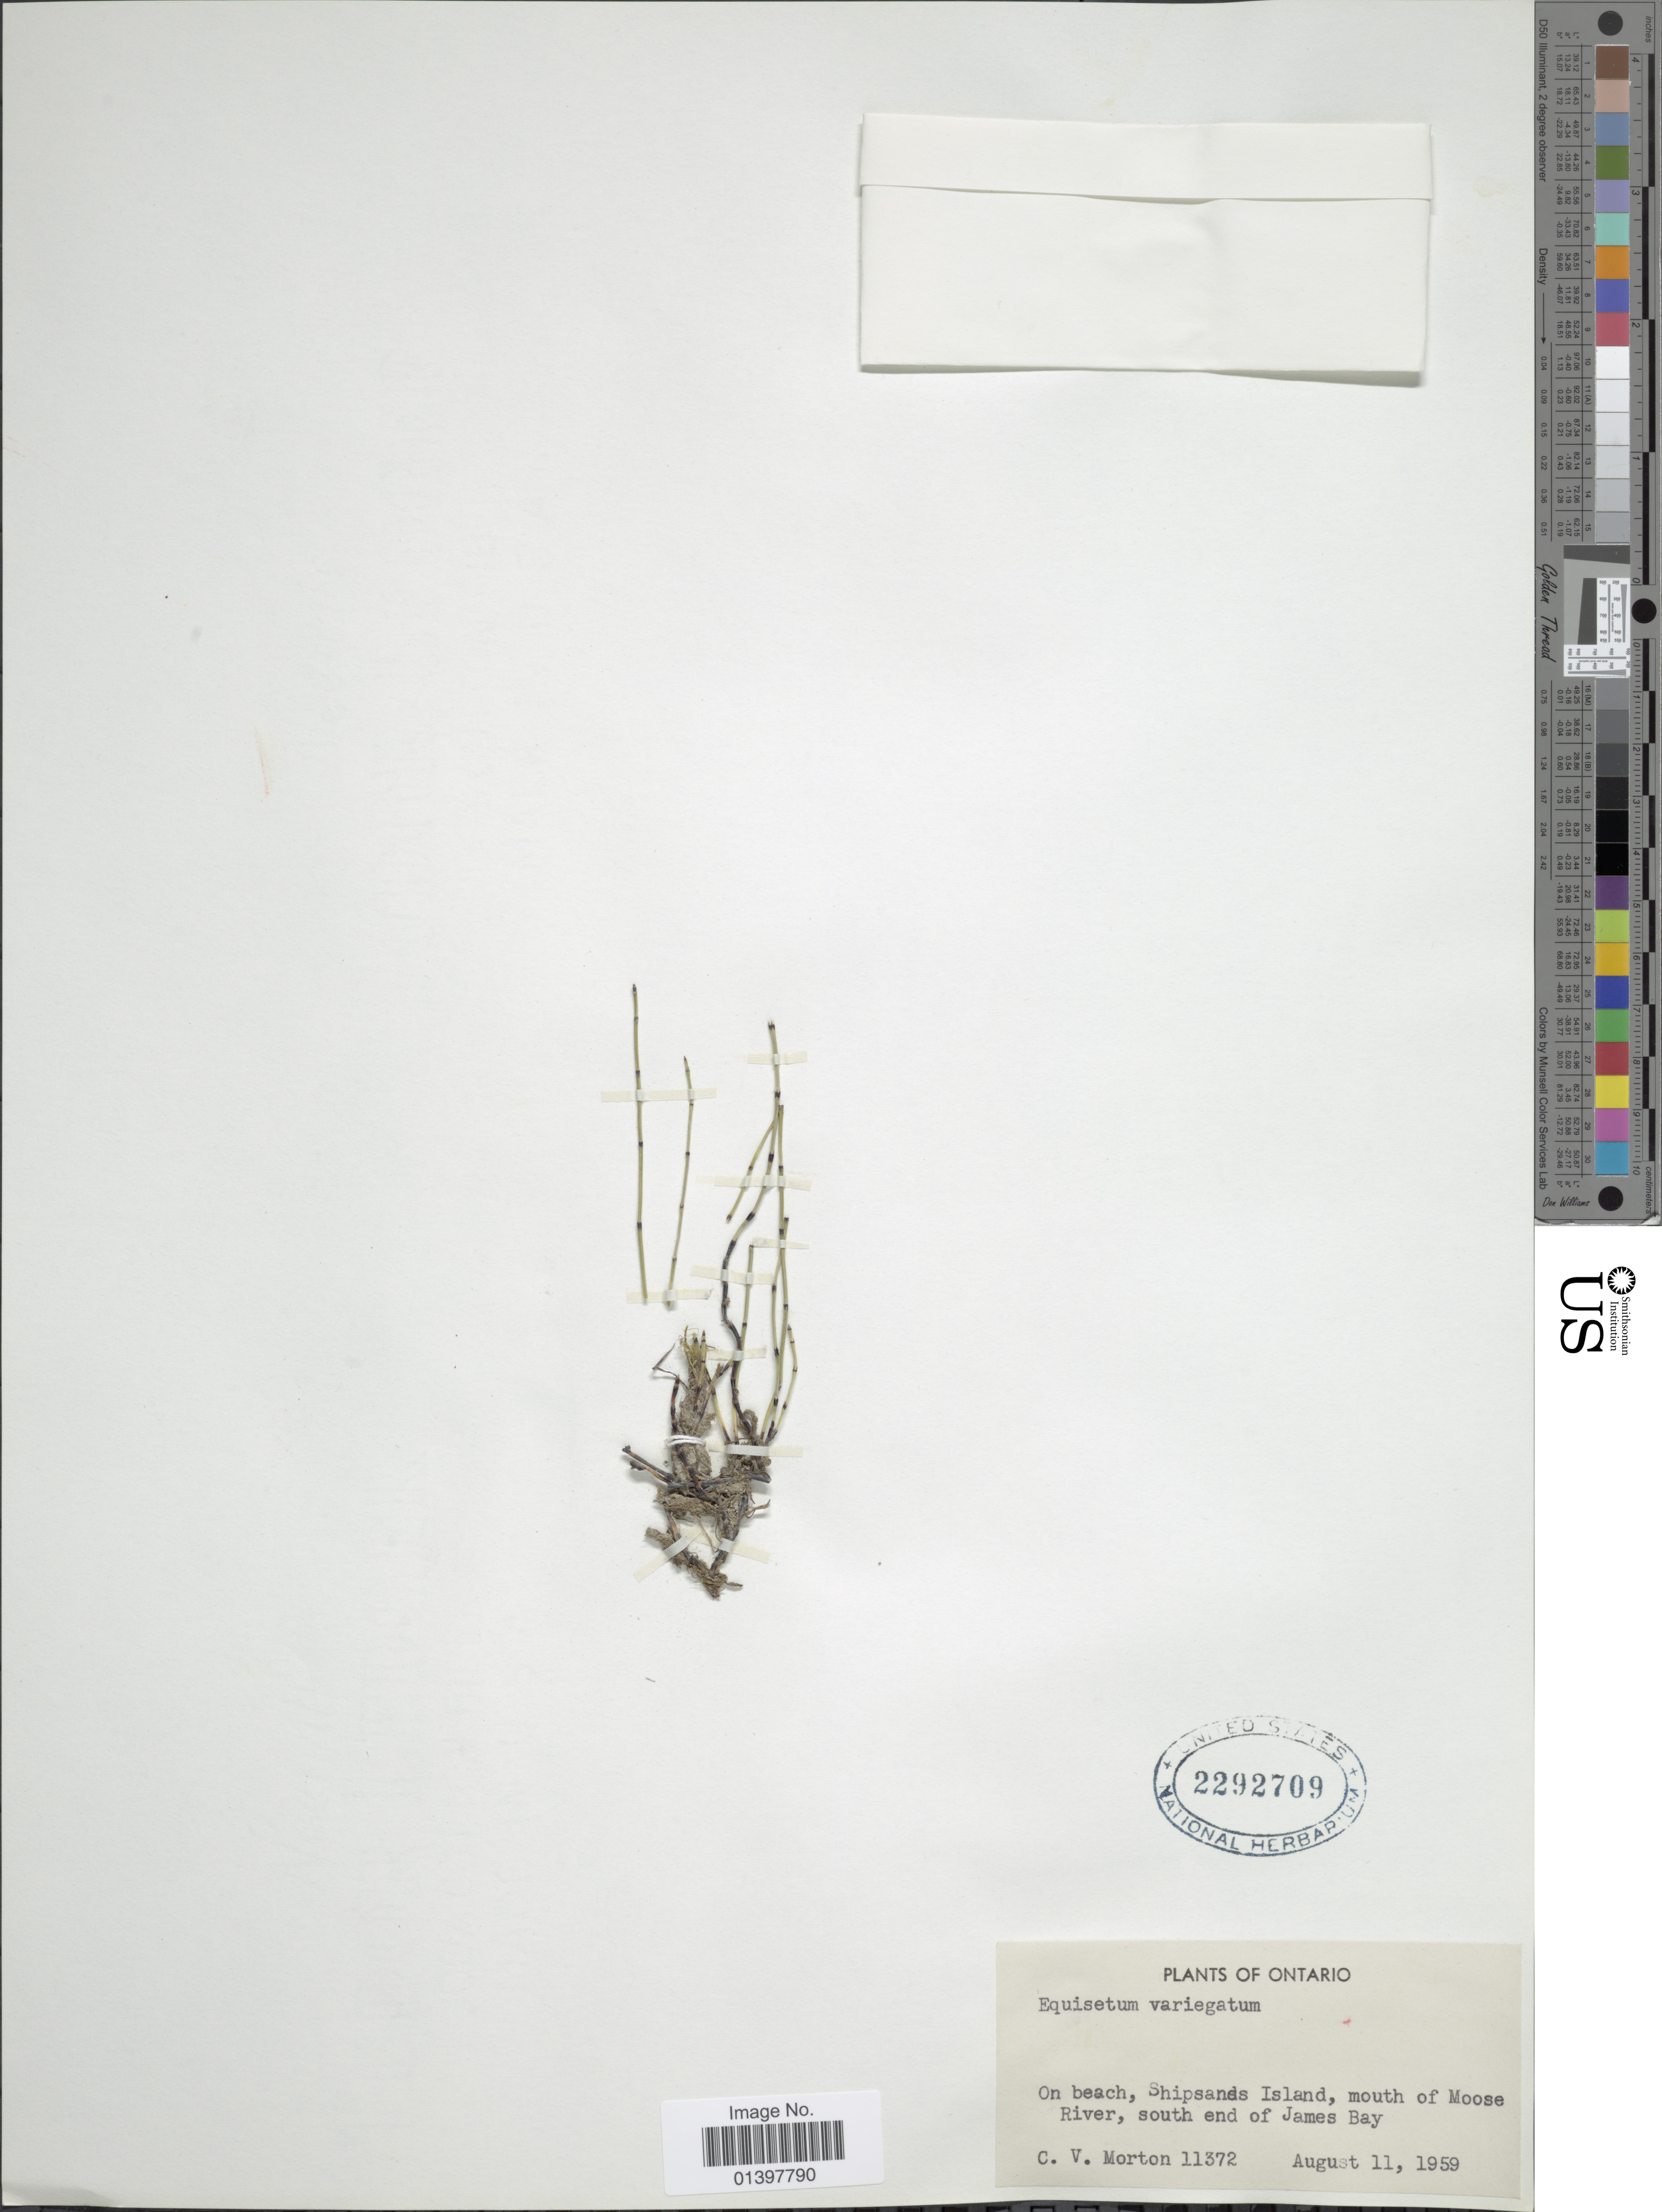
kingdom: Plantae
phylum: Tracheophyta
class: Polypodiopsida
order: Equisetales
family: Equisetaceae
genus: Equisetum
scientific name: Equisetum variegatum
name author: Schleich. ex F. Weber & D. Mohr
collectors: C. V. Morton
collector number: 11372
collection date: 1959-08-11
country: Canada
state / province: Ontario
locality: On beach, Shipsands Island, mouth of Moose River, south end of James Bay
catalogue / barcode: US 2292709